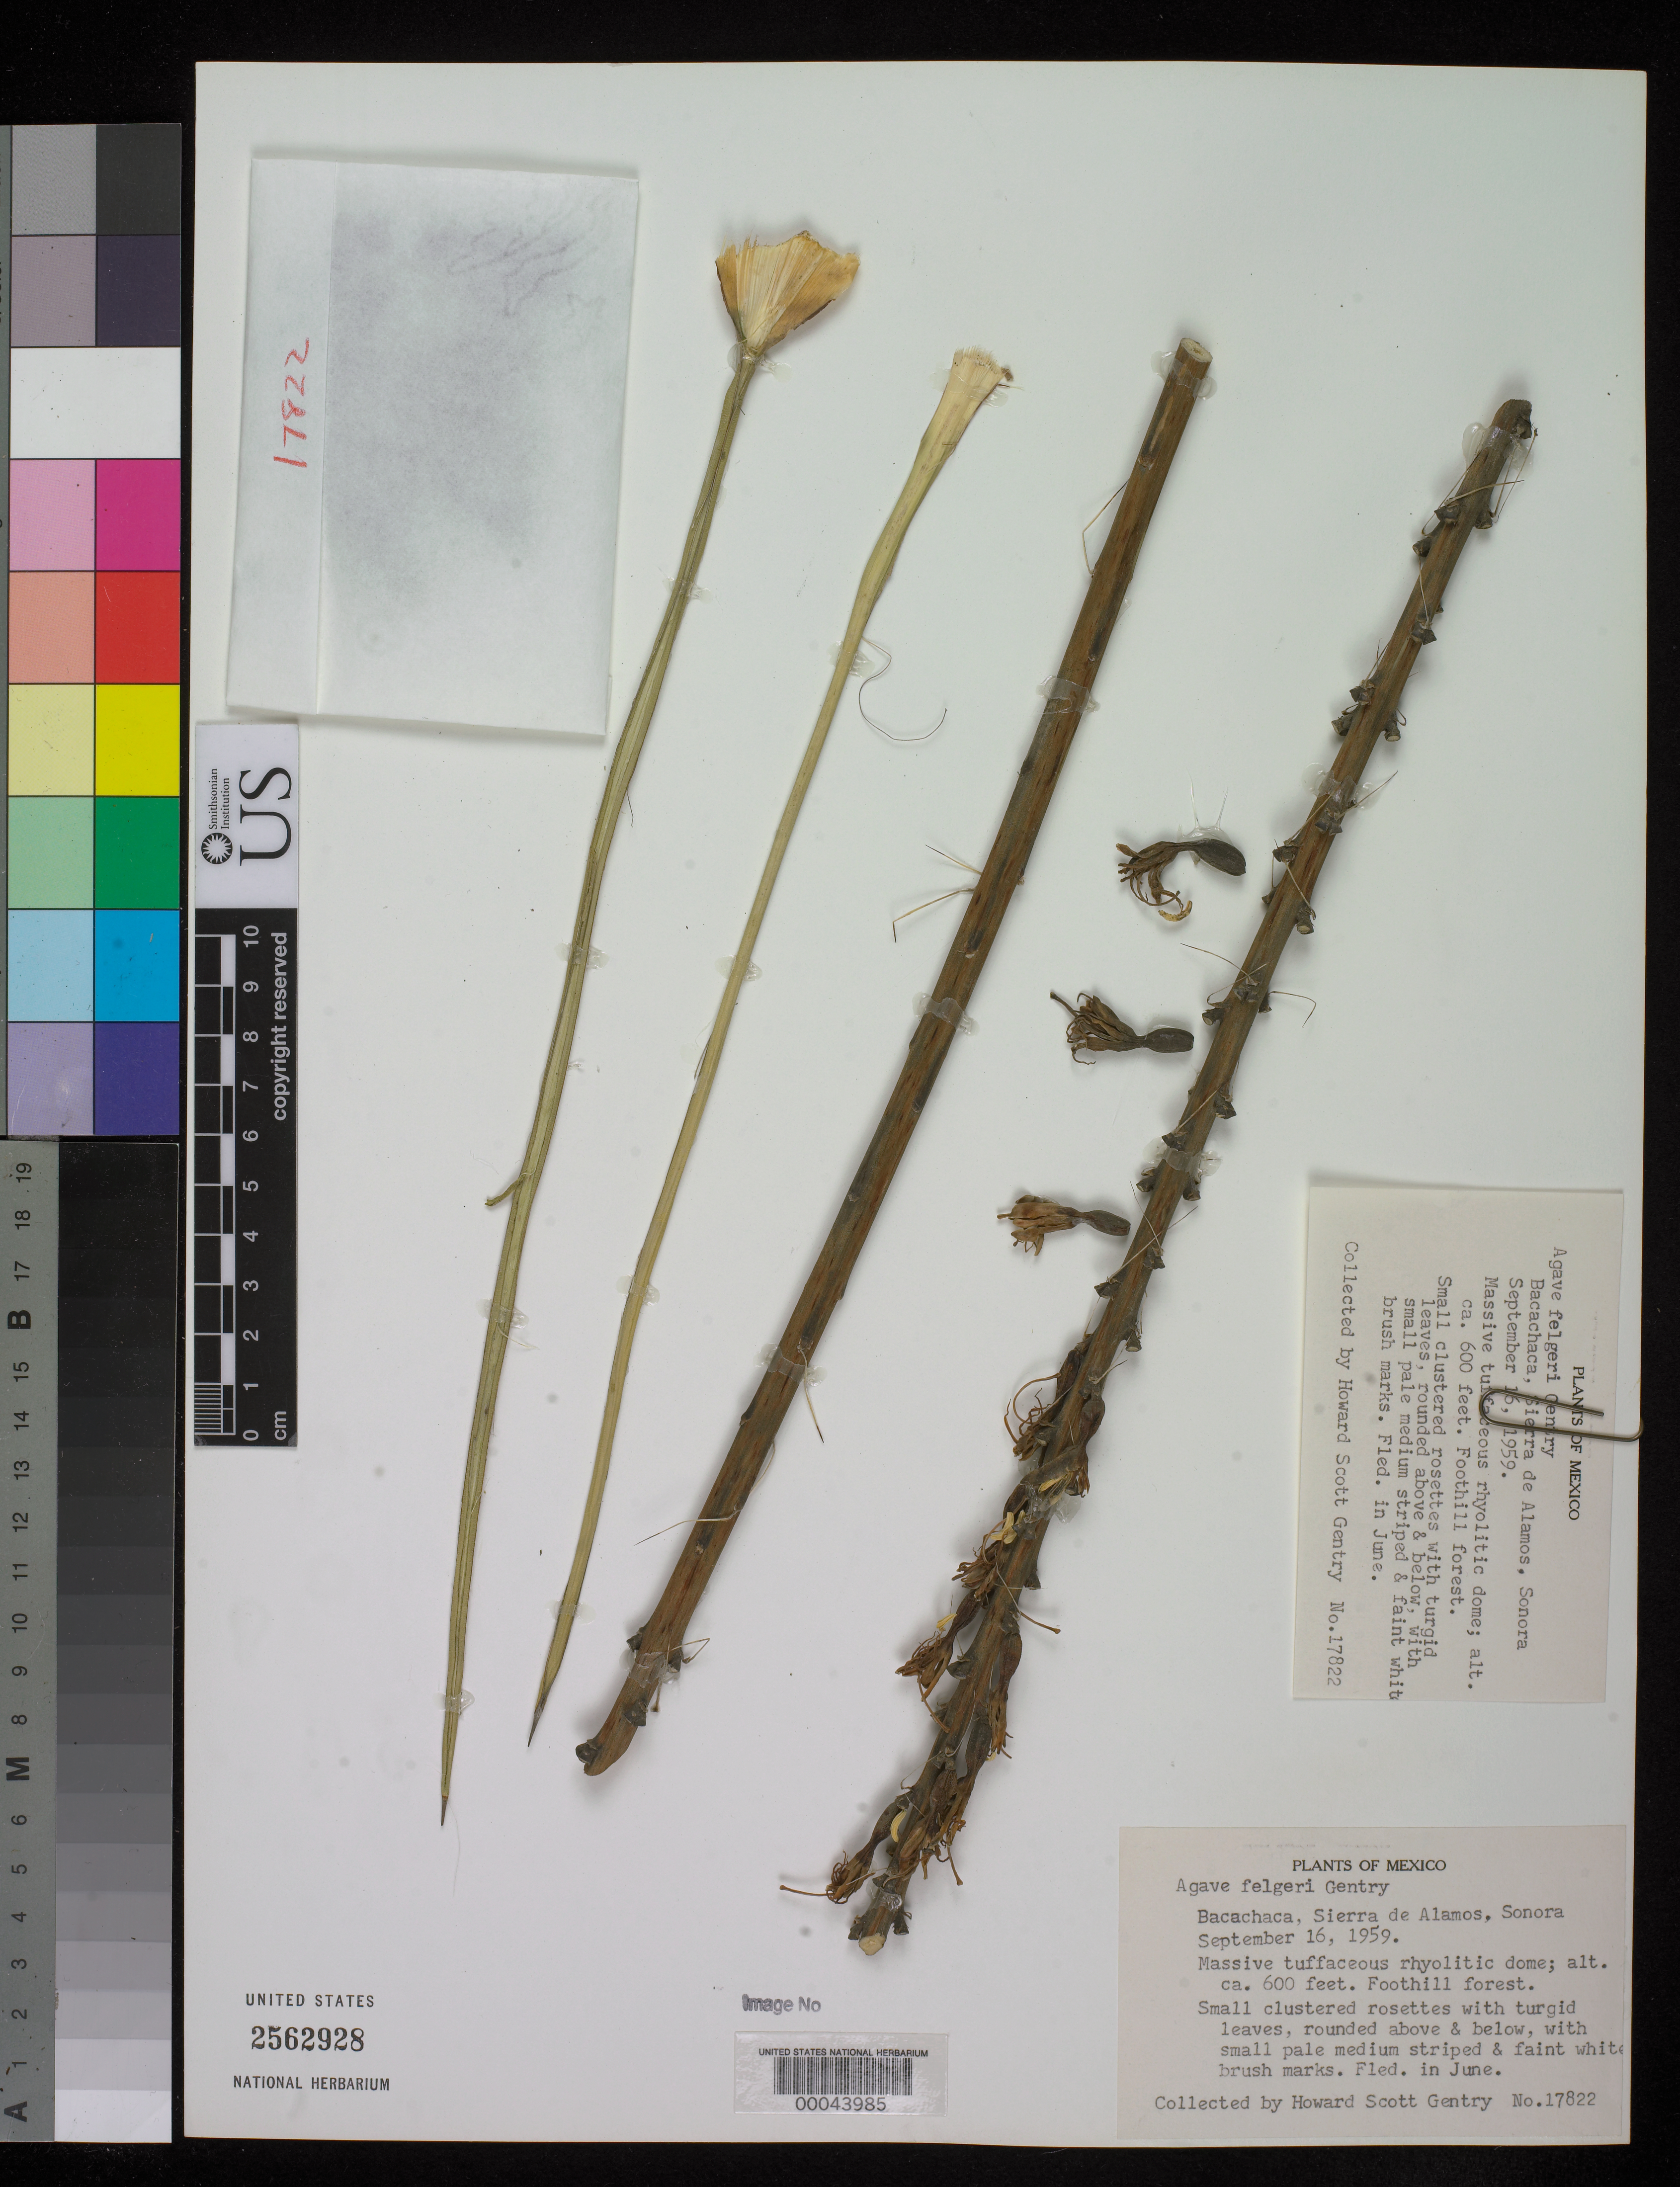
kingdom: Plantae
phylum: Tracheophyta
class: Liliopsida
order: Asparagales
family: Asparagaceae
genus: Agave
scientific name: Agave felgeri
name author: Gentry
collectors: H. S. Gentry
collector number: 17822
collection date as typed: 16 Sep 1959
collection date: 1959-09-16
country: Mexico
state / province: Sonora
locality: Bacachaca, sierra de Alamos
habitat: Massive tuffaceous rhylitic dome; foothill forest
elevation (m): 183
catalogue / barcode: US 2562928